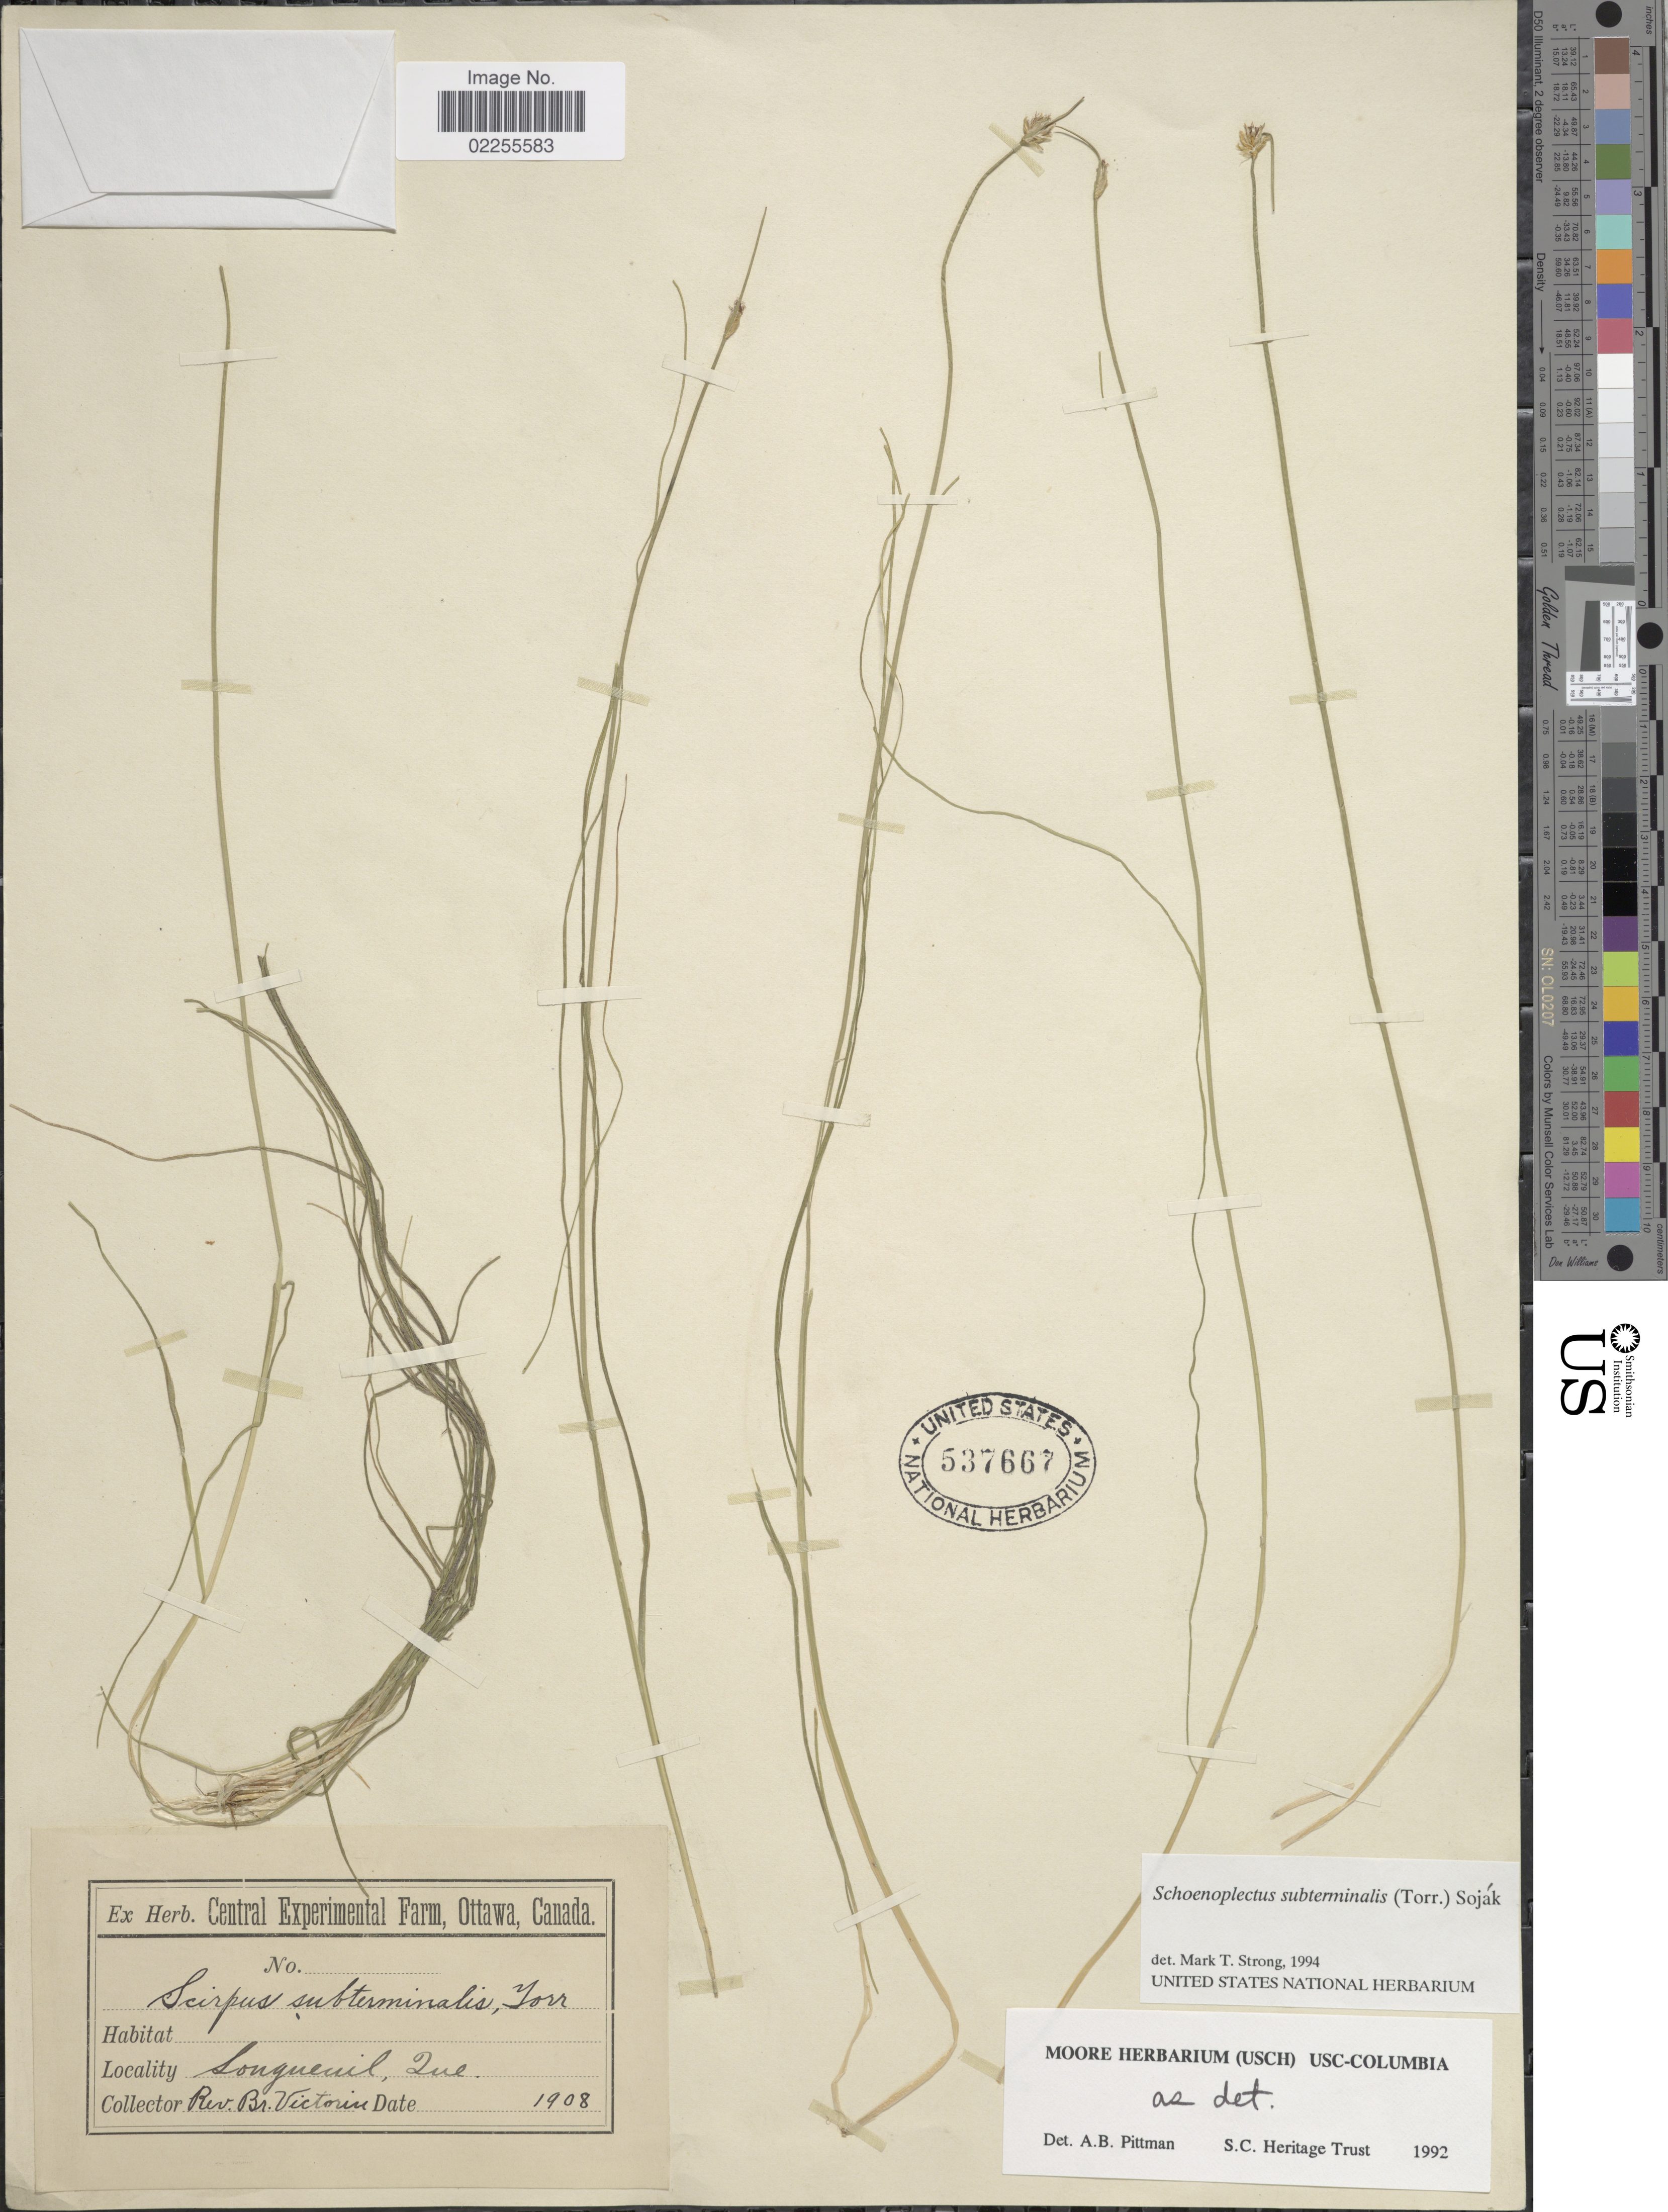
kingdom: Plantae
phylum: Tracheophyta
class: Liliopsida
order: Poales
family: Cyperaceae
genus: Schoenoplectus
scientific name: Schoenoplectus subterminalis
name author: (Torr.) Soják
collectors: Fr. Marie-Victorin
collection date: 1908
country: Canada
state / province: Quebec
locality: Longueuil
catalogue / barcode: US 537667